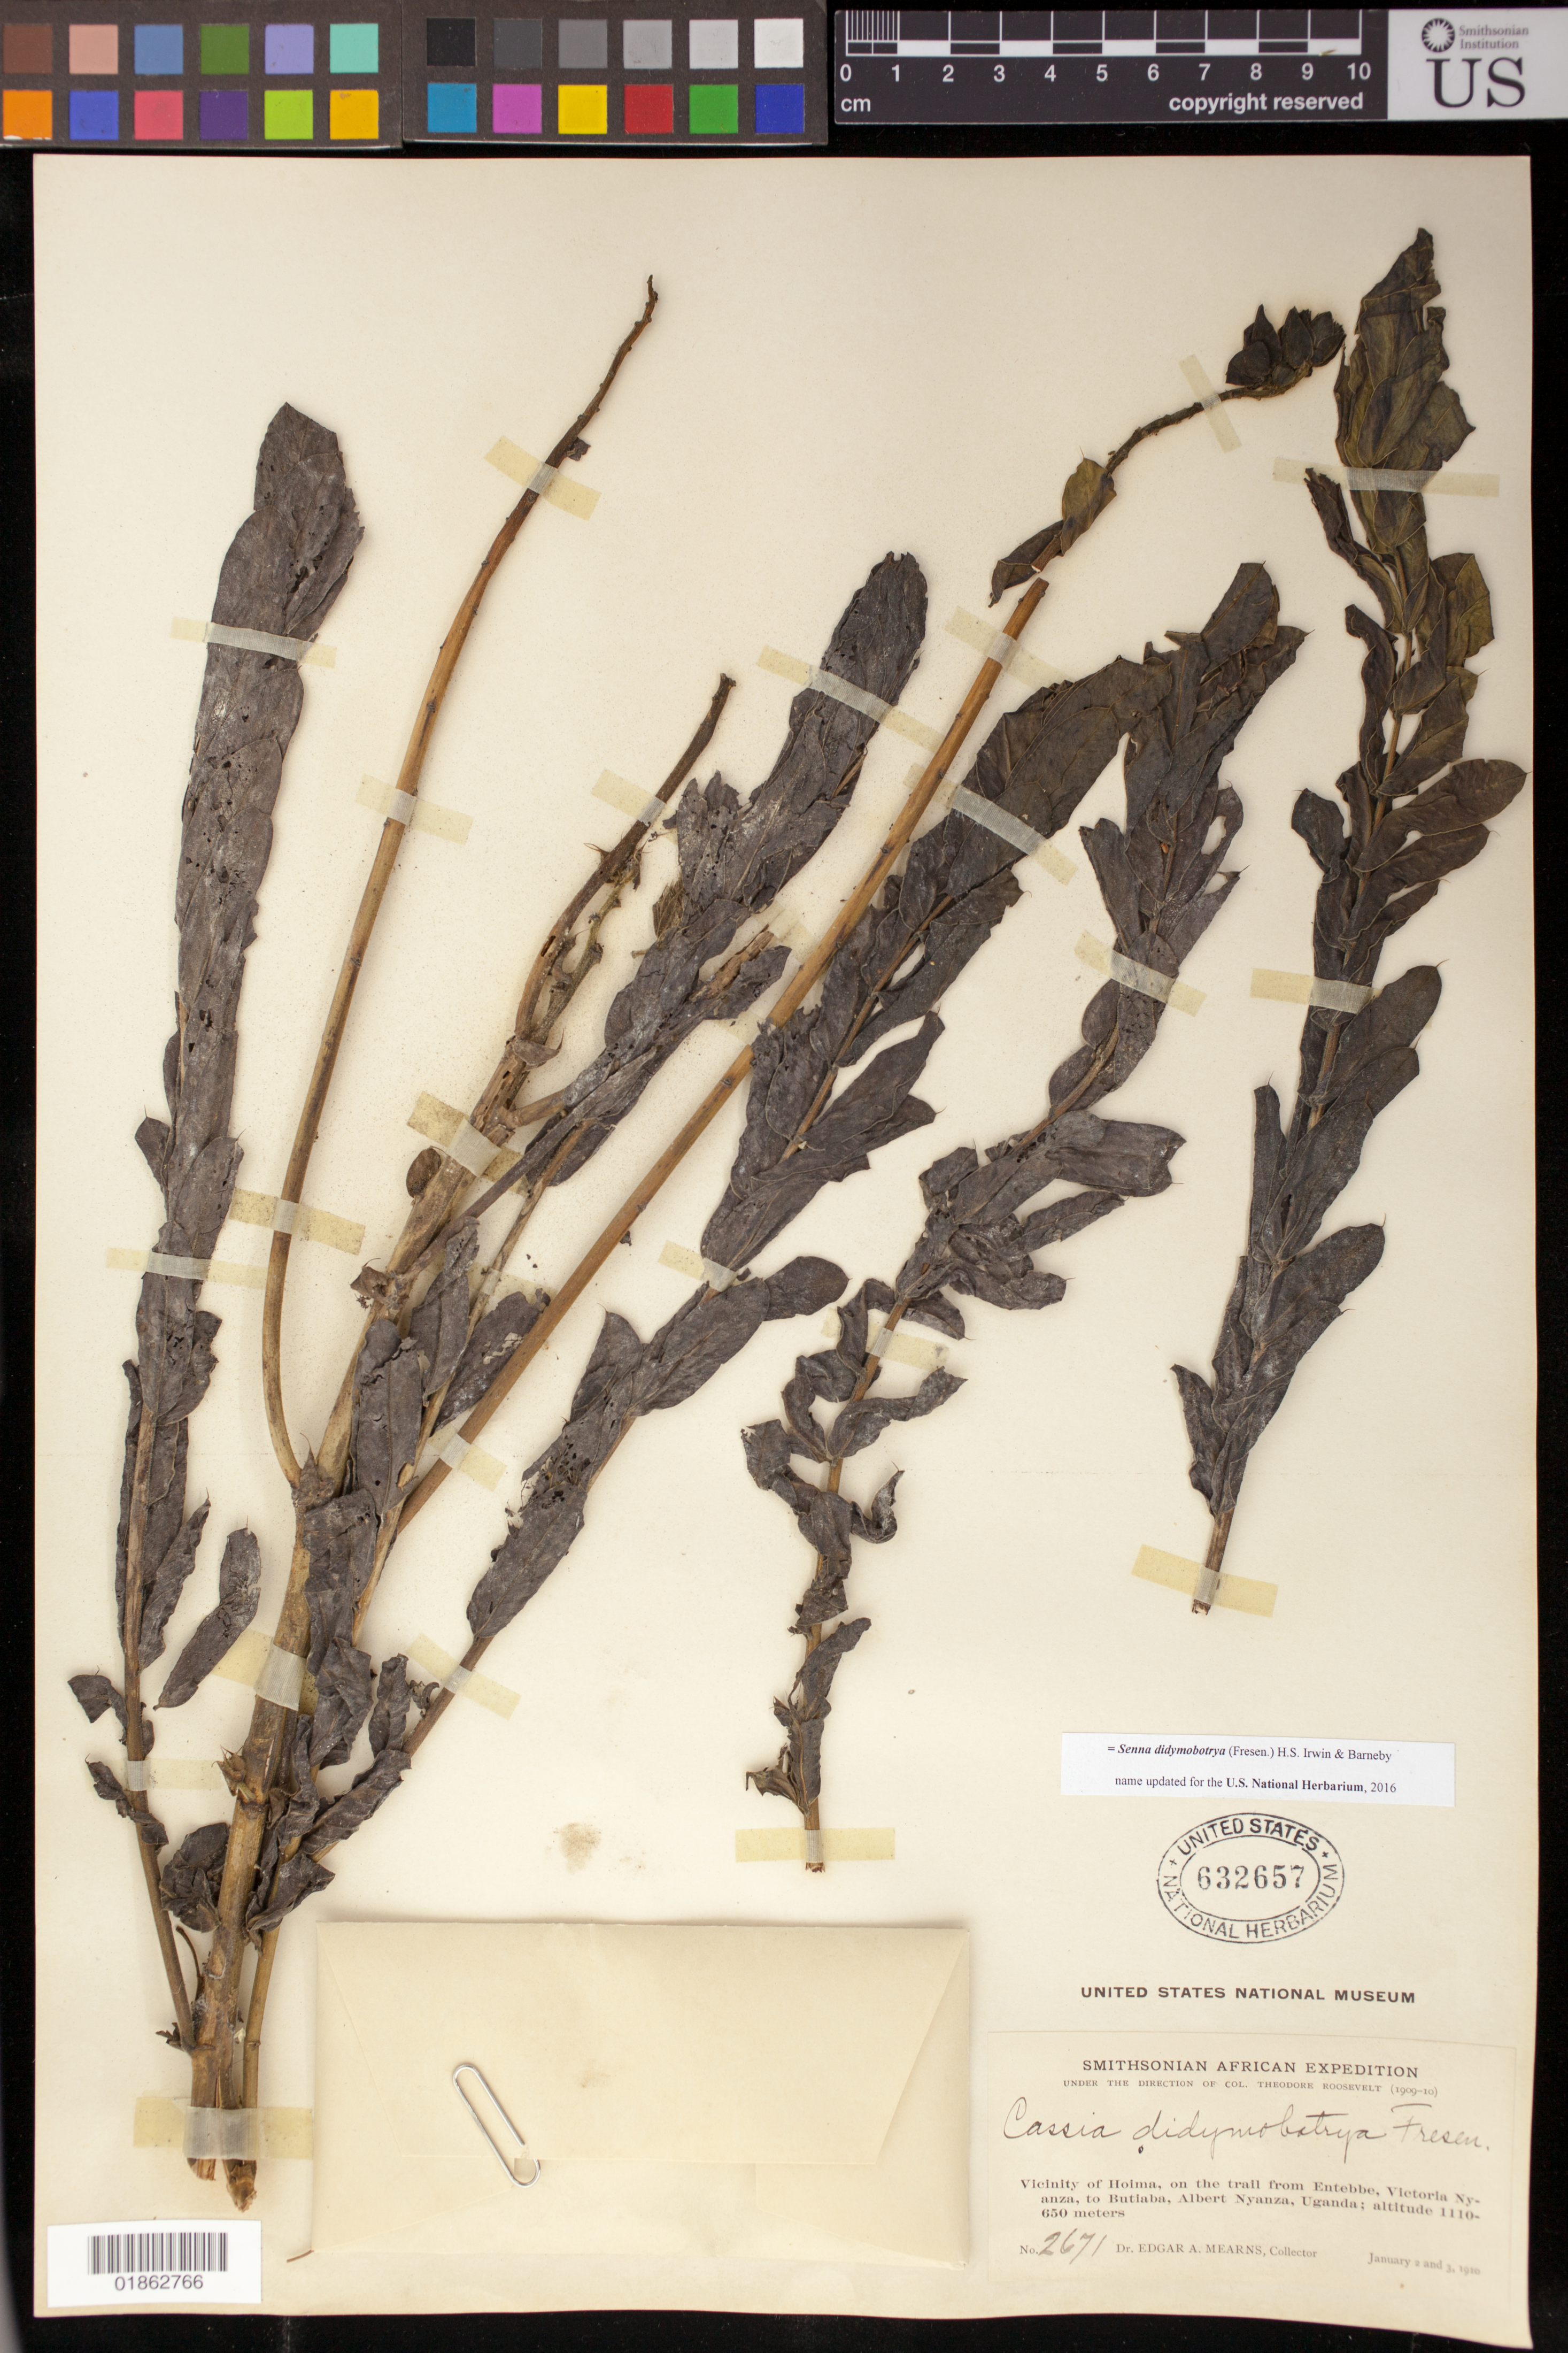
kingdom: Plantae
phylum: Tracheophyta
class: Magnoliopsida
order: Fabales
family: Fabaceae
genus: Senna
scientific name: Senna didymobotrya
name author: (Fresen.) H.S. Irwin & Barneby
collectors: E. A. Mearns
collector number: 2671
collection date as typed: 02 Jan 1910 to 03 Jan 1910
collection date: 1910-01-02/1910-01-03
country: Uganda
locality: Vicinity of Hoima, on the trail from Entebbe, Victoria Nyanza, to Butiaba, Albert Nyanza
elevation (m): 1110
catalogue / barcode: US 632657